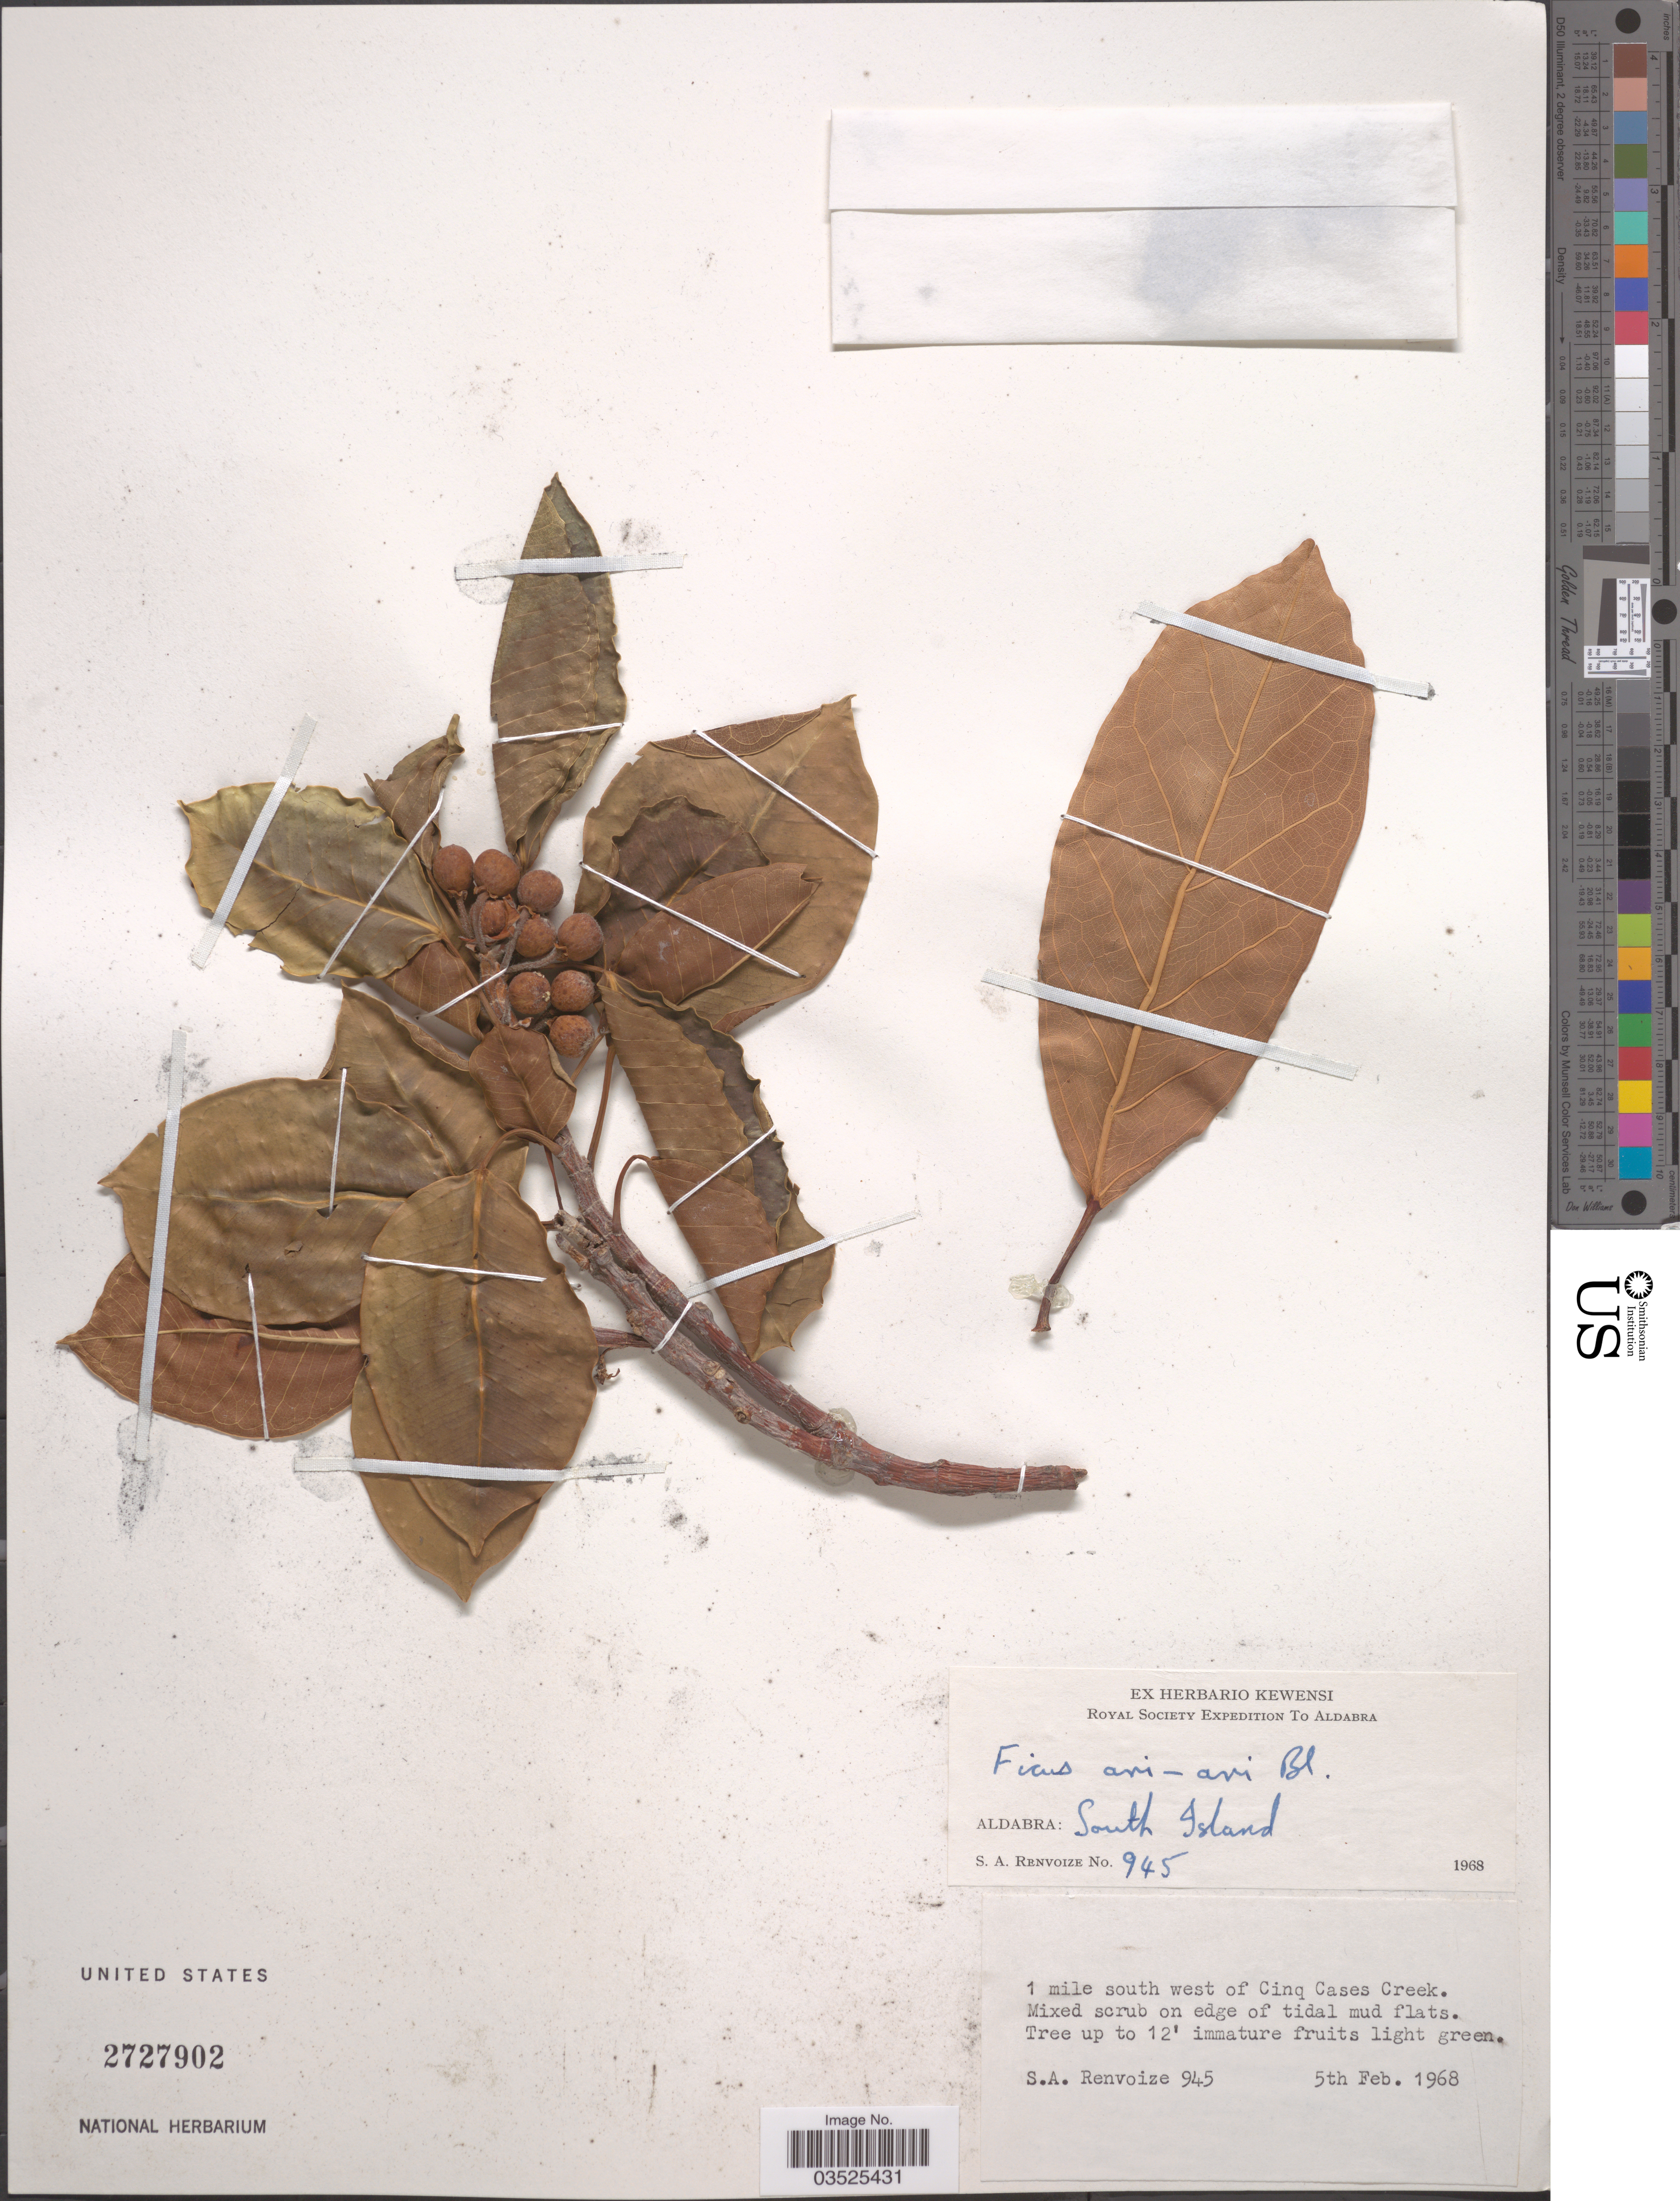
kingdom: Plantae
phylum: Tracheophyta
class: Magnoliopsida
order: Rosales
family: Moraceae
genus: Ficus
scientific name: Ficus avi-avi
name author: Blume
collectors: S. A. Renvoize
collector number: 945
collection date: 1968-02-05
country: Seychelles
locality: Aldabra: South Island. 1 mile south west of Cinq Cases Creek.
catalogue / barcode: US 2727902